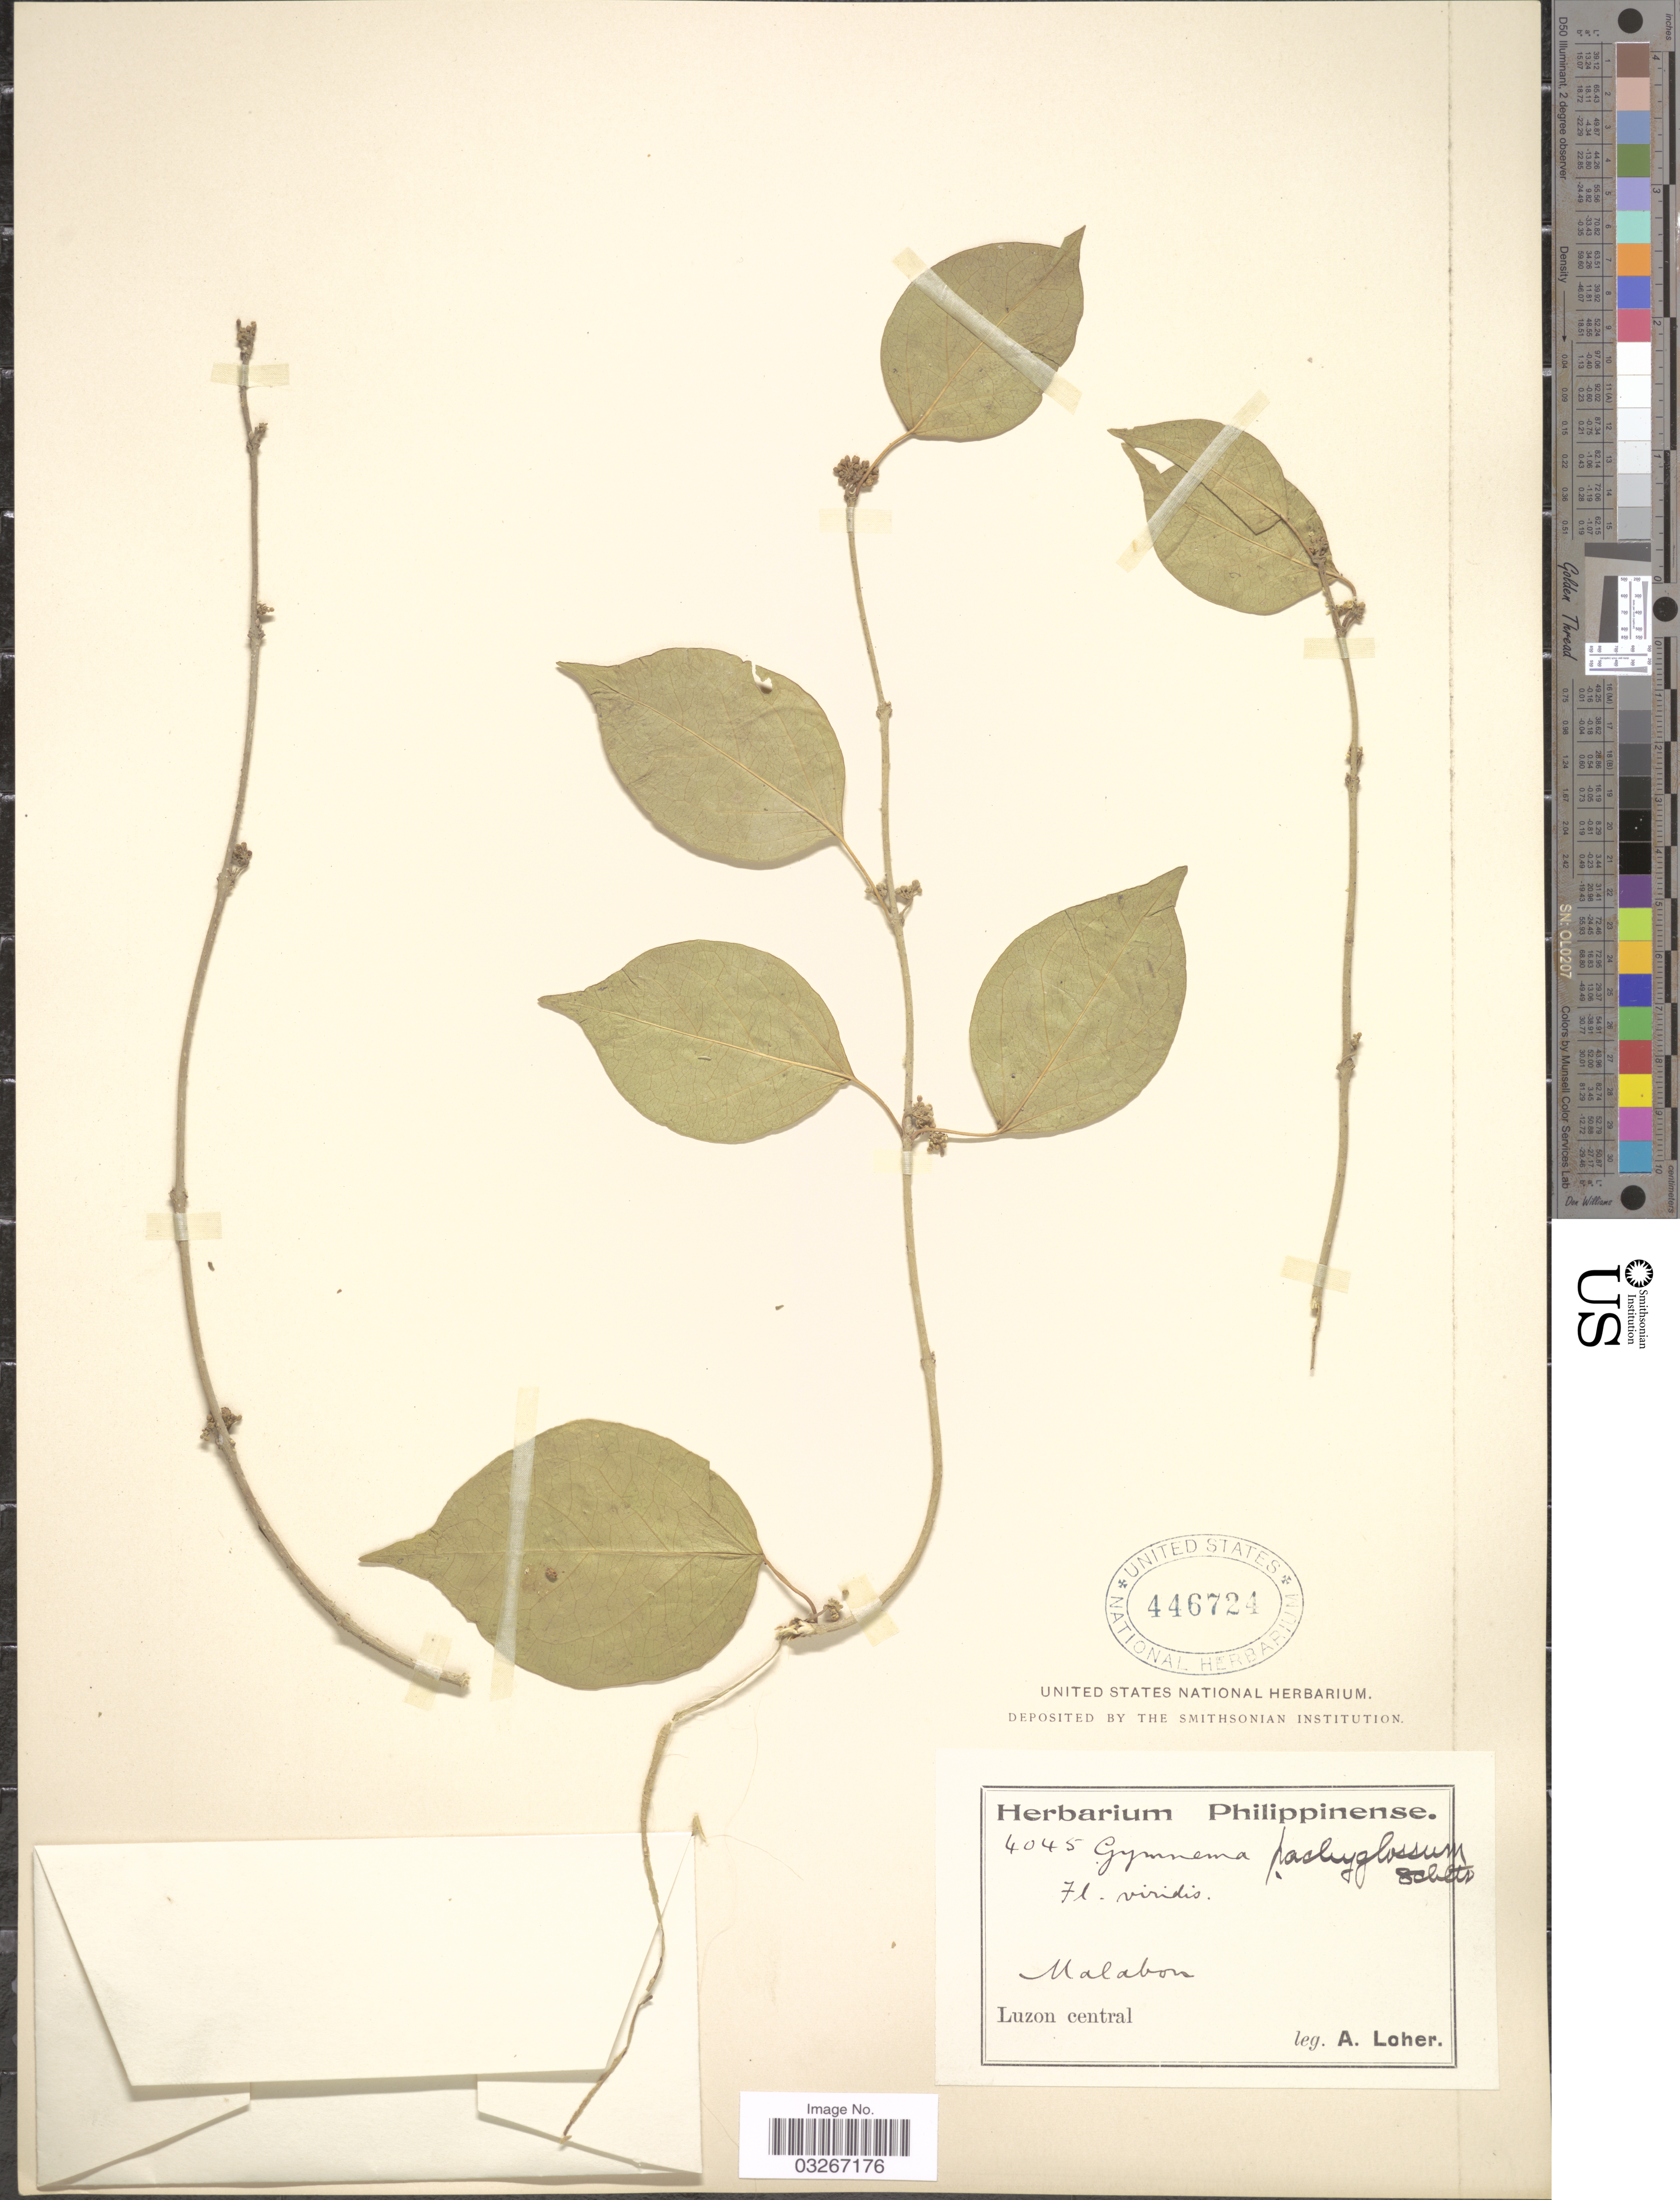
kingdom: Plantae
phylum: Tracheophyta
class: Magnoliopsida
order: Gentianales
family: Apocynaceae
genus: Gymnema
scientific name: Gymnema pachyglossum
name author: Schltr.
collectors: A. Loher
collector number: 4045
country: Philippines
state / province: Central Luzon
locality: Malabon. Luzon central.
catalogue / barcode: US 446724